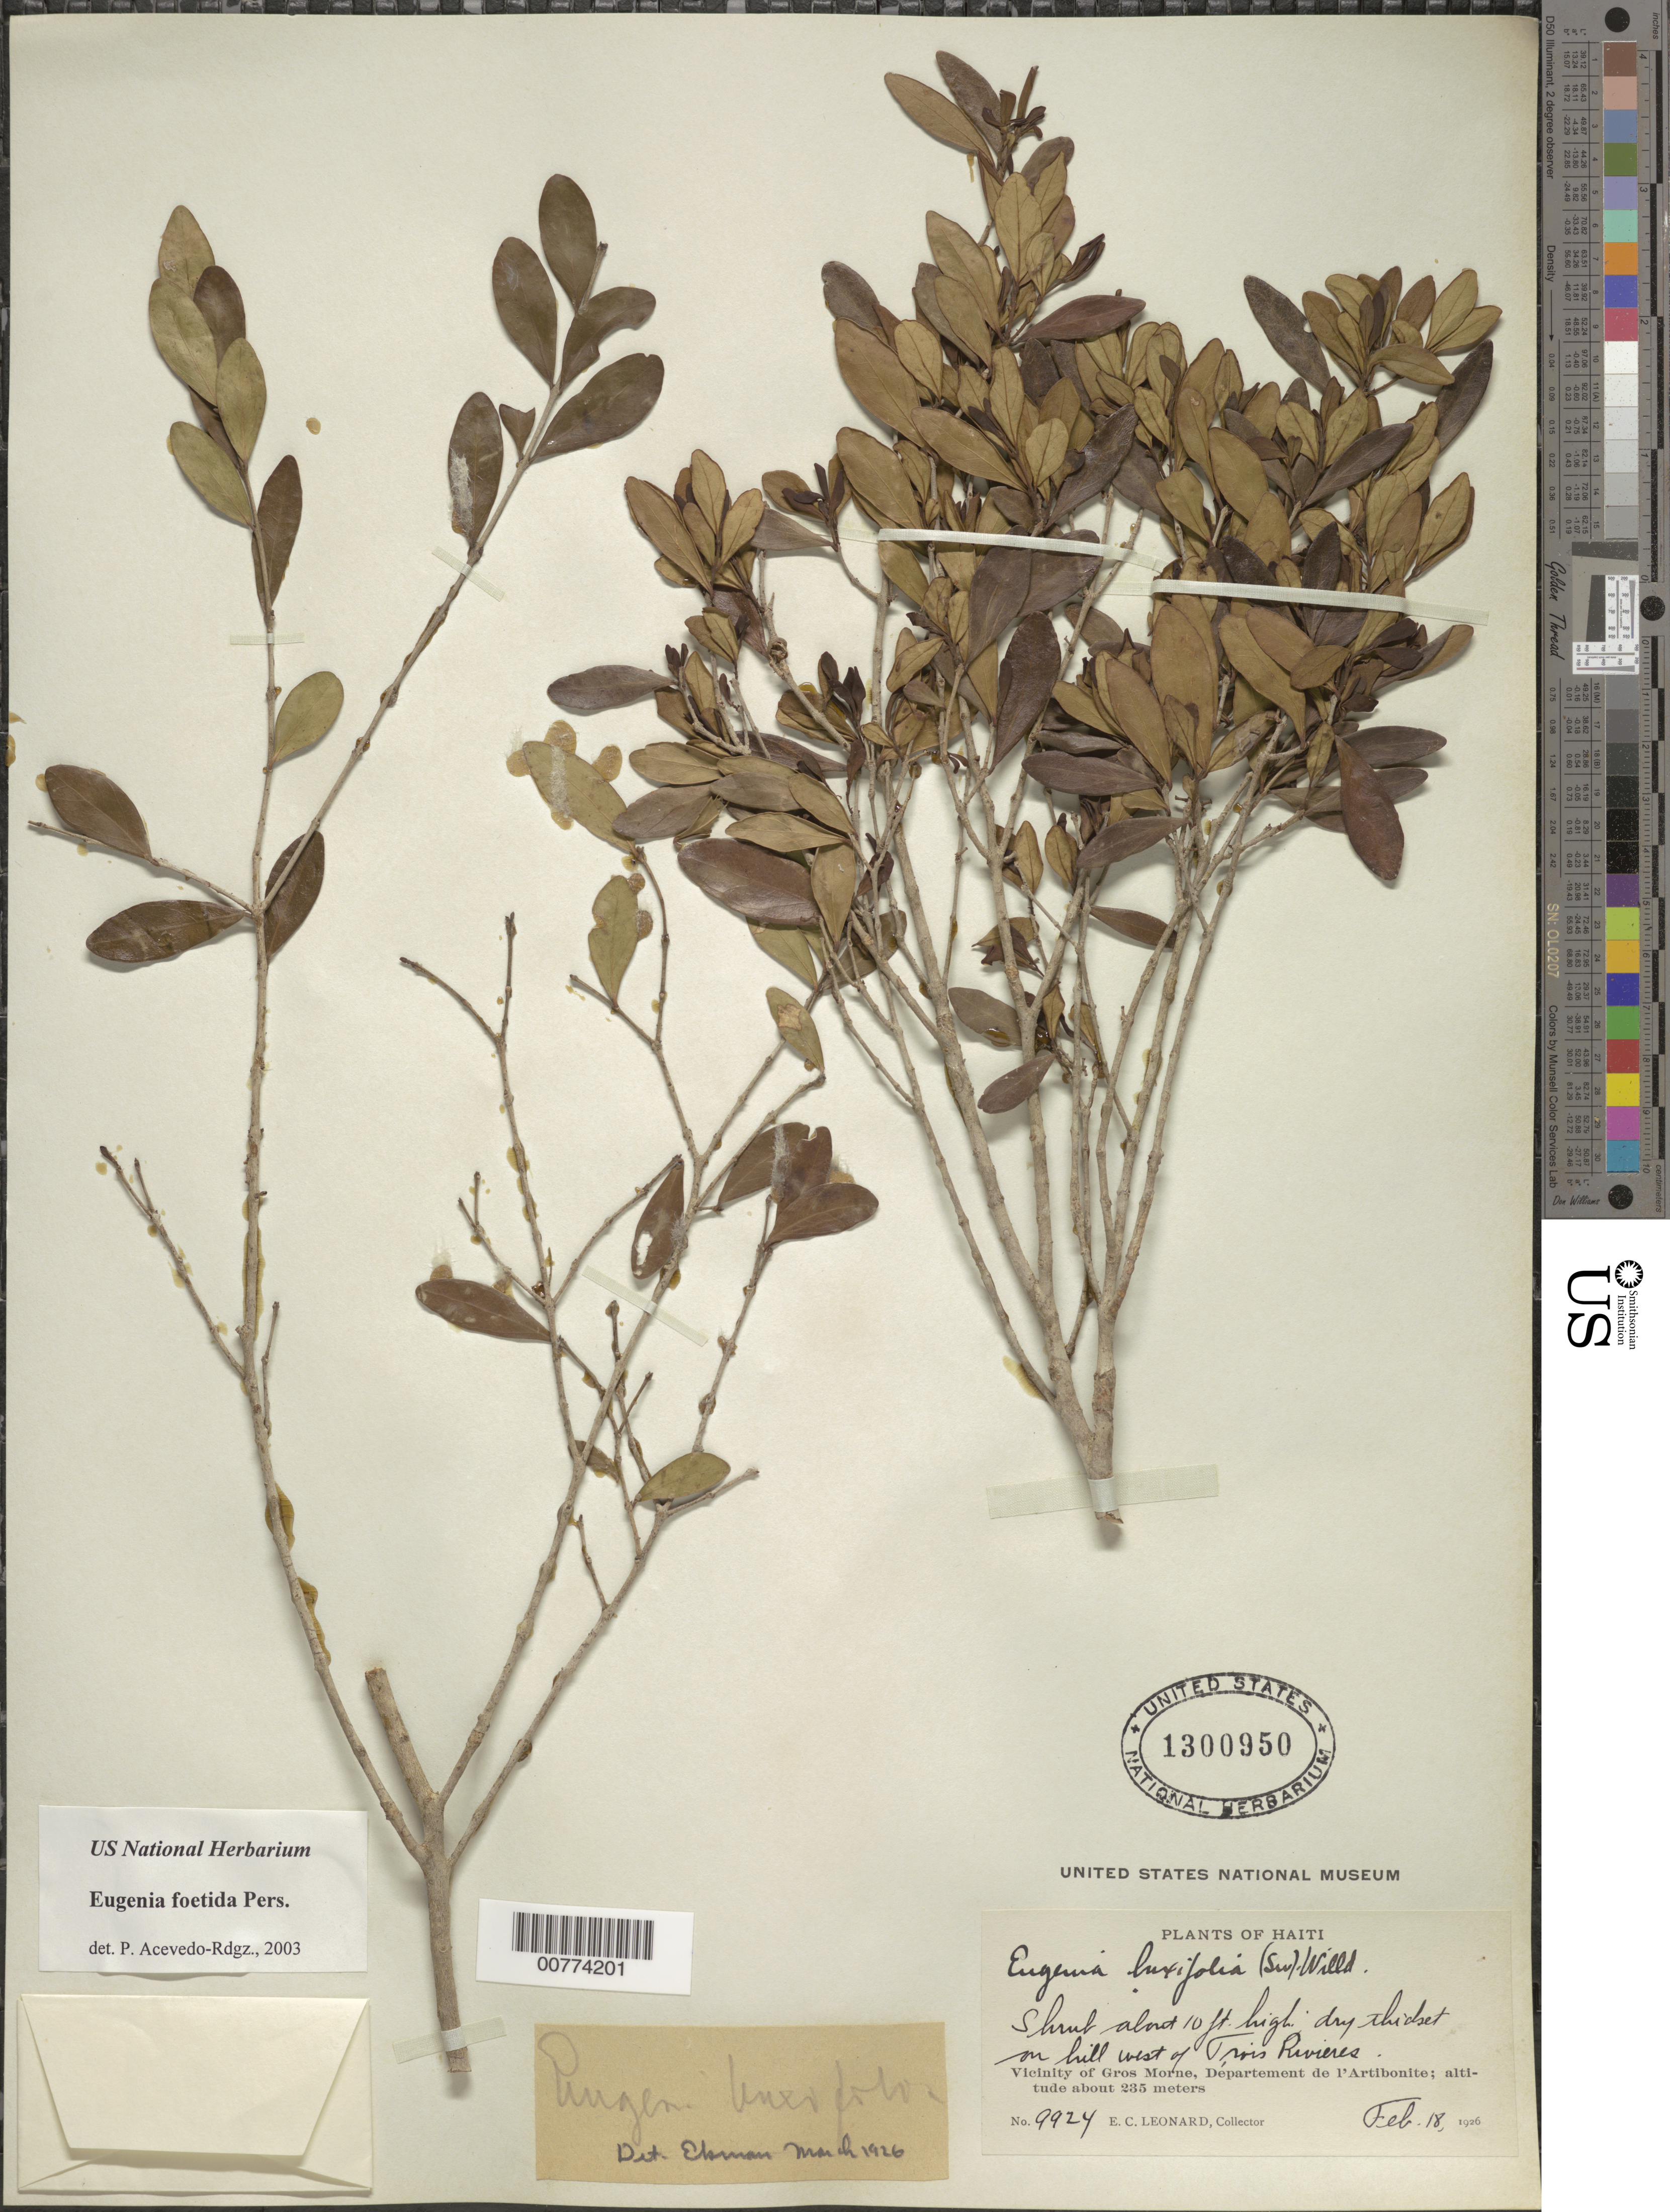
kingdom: Plantae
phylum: Tracheophyta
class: Magnoliopsida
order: Myrtales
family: Myrtaceae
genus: Eugenia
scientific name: Eugenia foetida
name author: Pers.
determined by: Acevedo-Rodríguez, P., (BOT), Smithsonian Institution - National Museum of Natural History (UNITED STATES)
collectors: E. C. Leonard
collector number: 9924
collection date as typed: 18 Feb 1926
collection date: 1926-02-18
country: Haiti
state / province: Artibonite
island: Hispaniola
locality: Vicinity of Gros Morne, west of Trois Rivieres.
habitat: Dry thicket on hill.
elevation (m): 235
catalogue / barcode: US 1300950